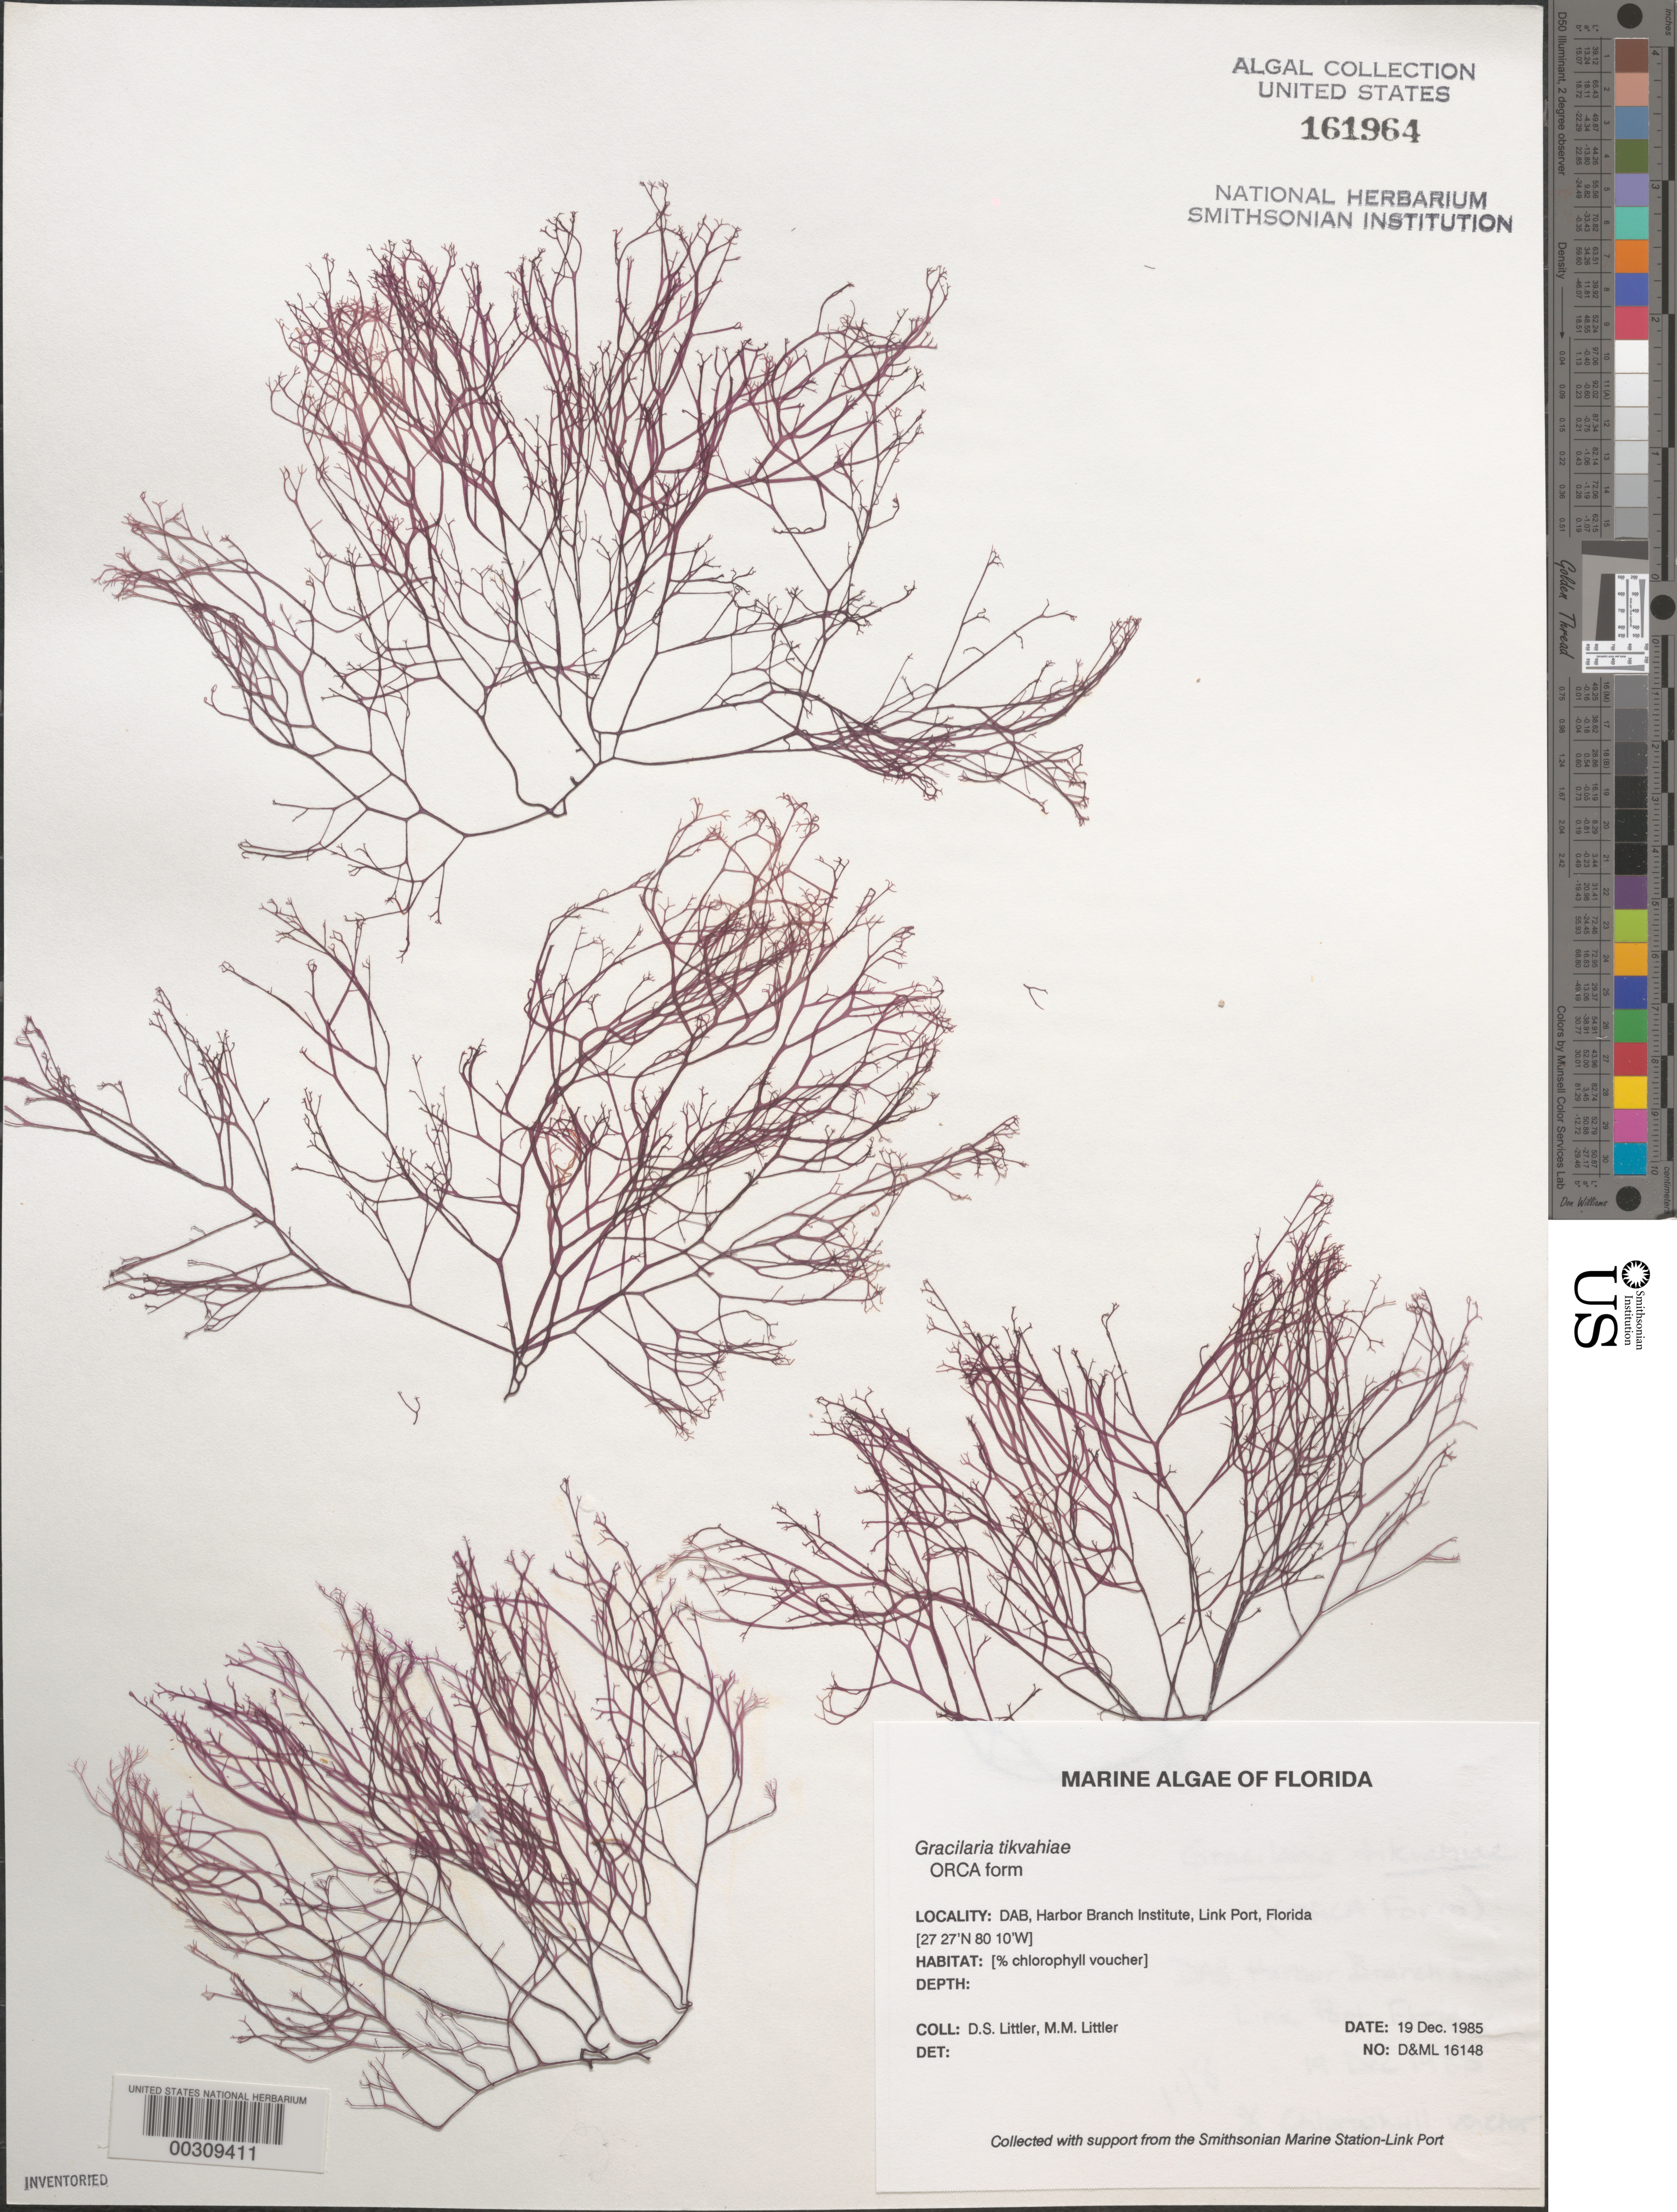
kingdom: Plantae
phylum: Rhodophyta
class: Florideophyceae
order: Gracilariales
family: Gracilariaceae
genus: Gracilaria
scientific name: Gracilaria tikvahiae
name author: McLachlan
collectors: D. S. Littler & M. M. Littler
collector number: D&ML 16148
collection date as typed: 19 Dec 1985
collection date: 1985-12-19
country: United States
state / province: Florida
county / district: Saint Lucie County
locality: Harbor Branch Oceanographic Institutue, Link Port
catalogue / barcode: US 161964